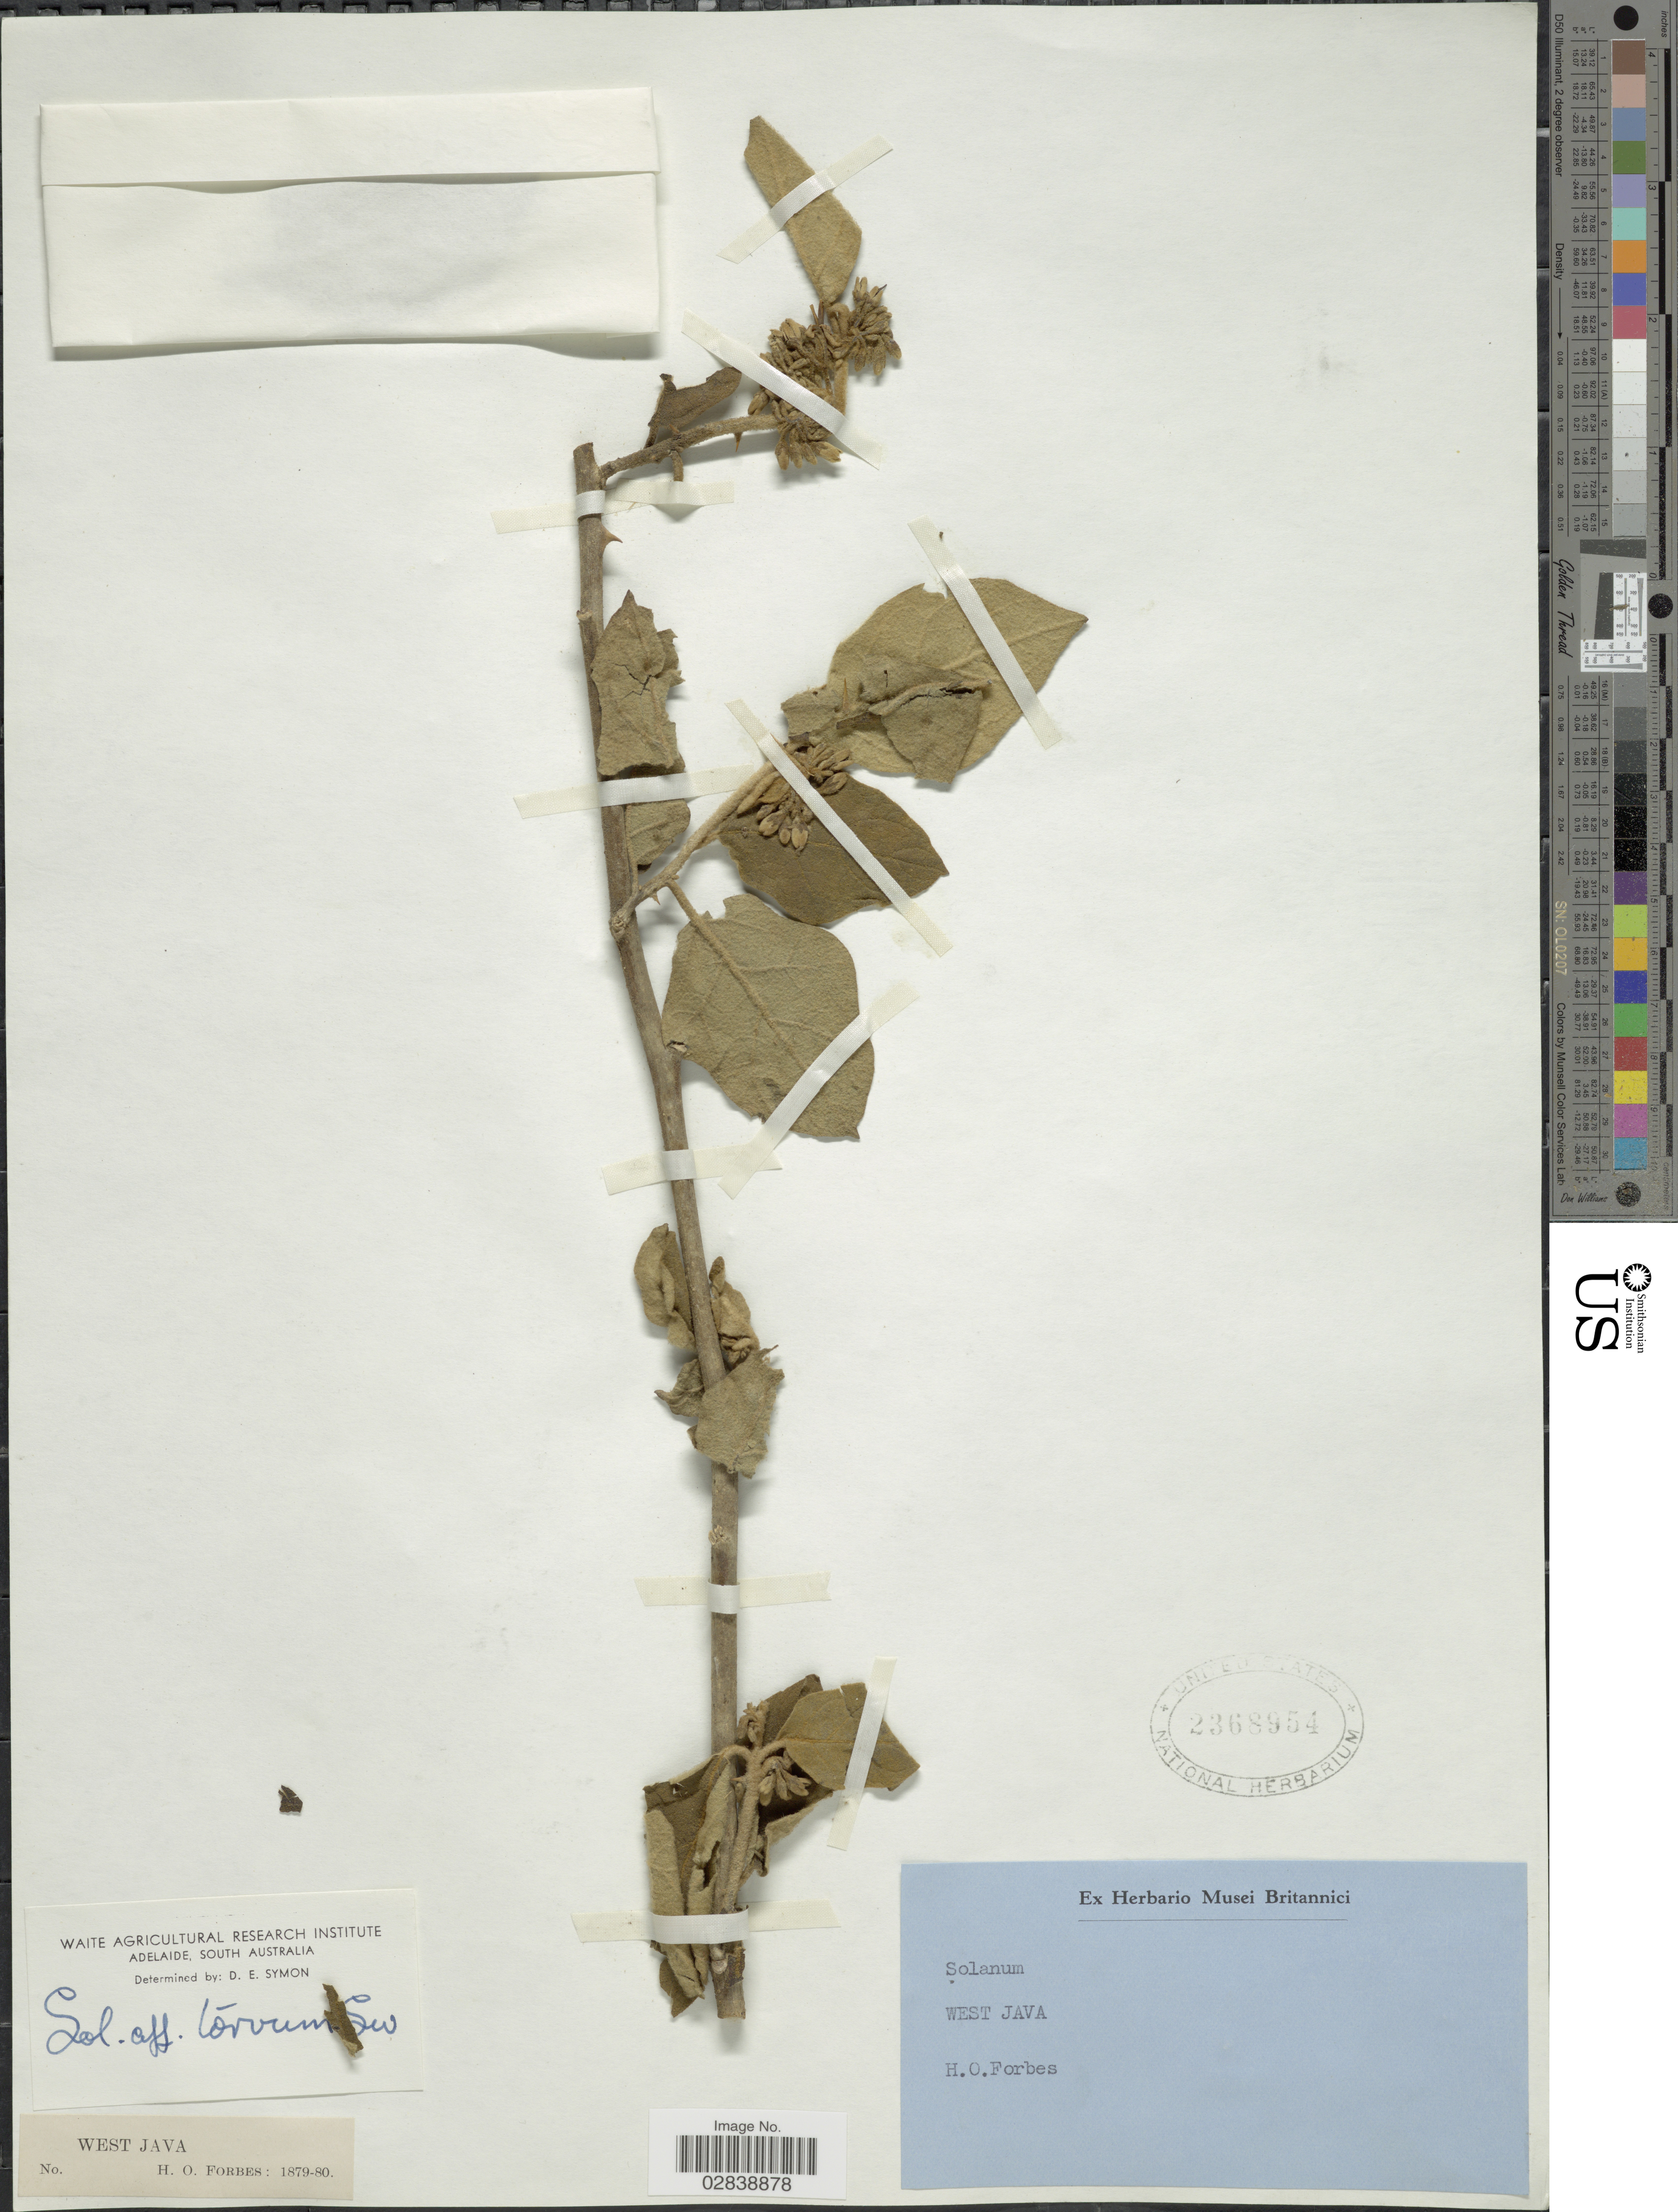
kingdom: Plantae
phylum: Tracheophyta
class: Magnoliopsida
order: Solanales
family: Solanaceae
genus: Solanum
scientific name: Solanum torvum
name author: Sw.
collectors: H. O. Forbes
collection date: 1879/1880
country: Indonesia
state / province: Java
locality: West Java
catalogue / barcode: US 2368954